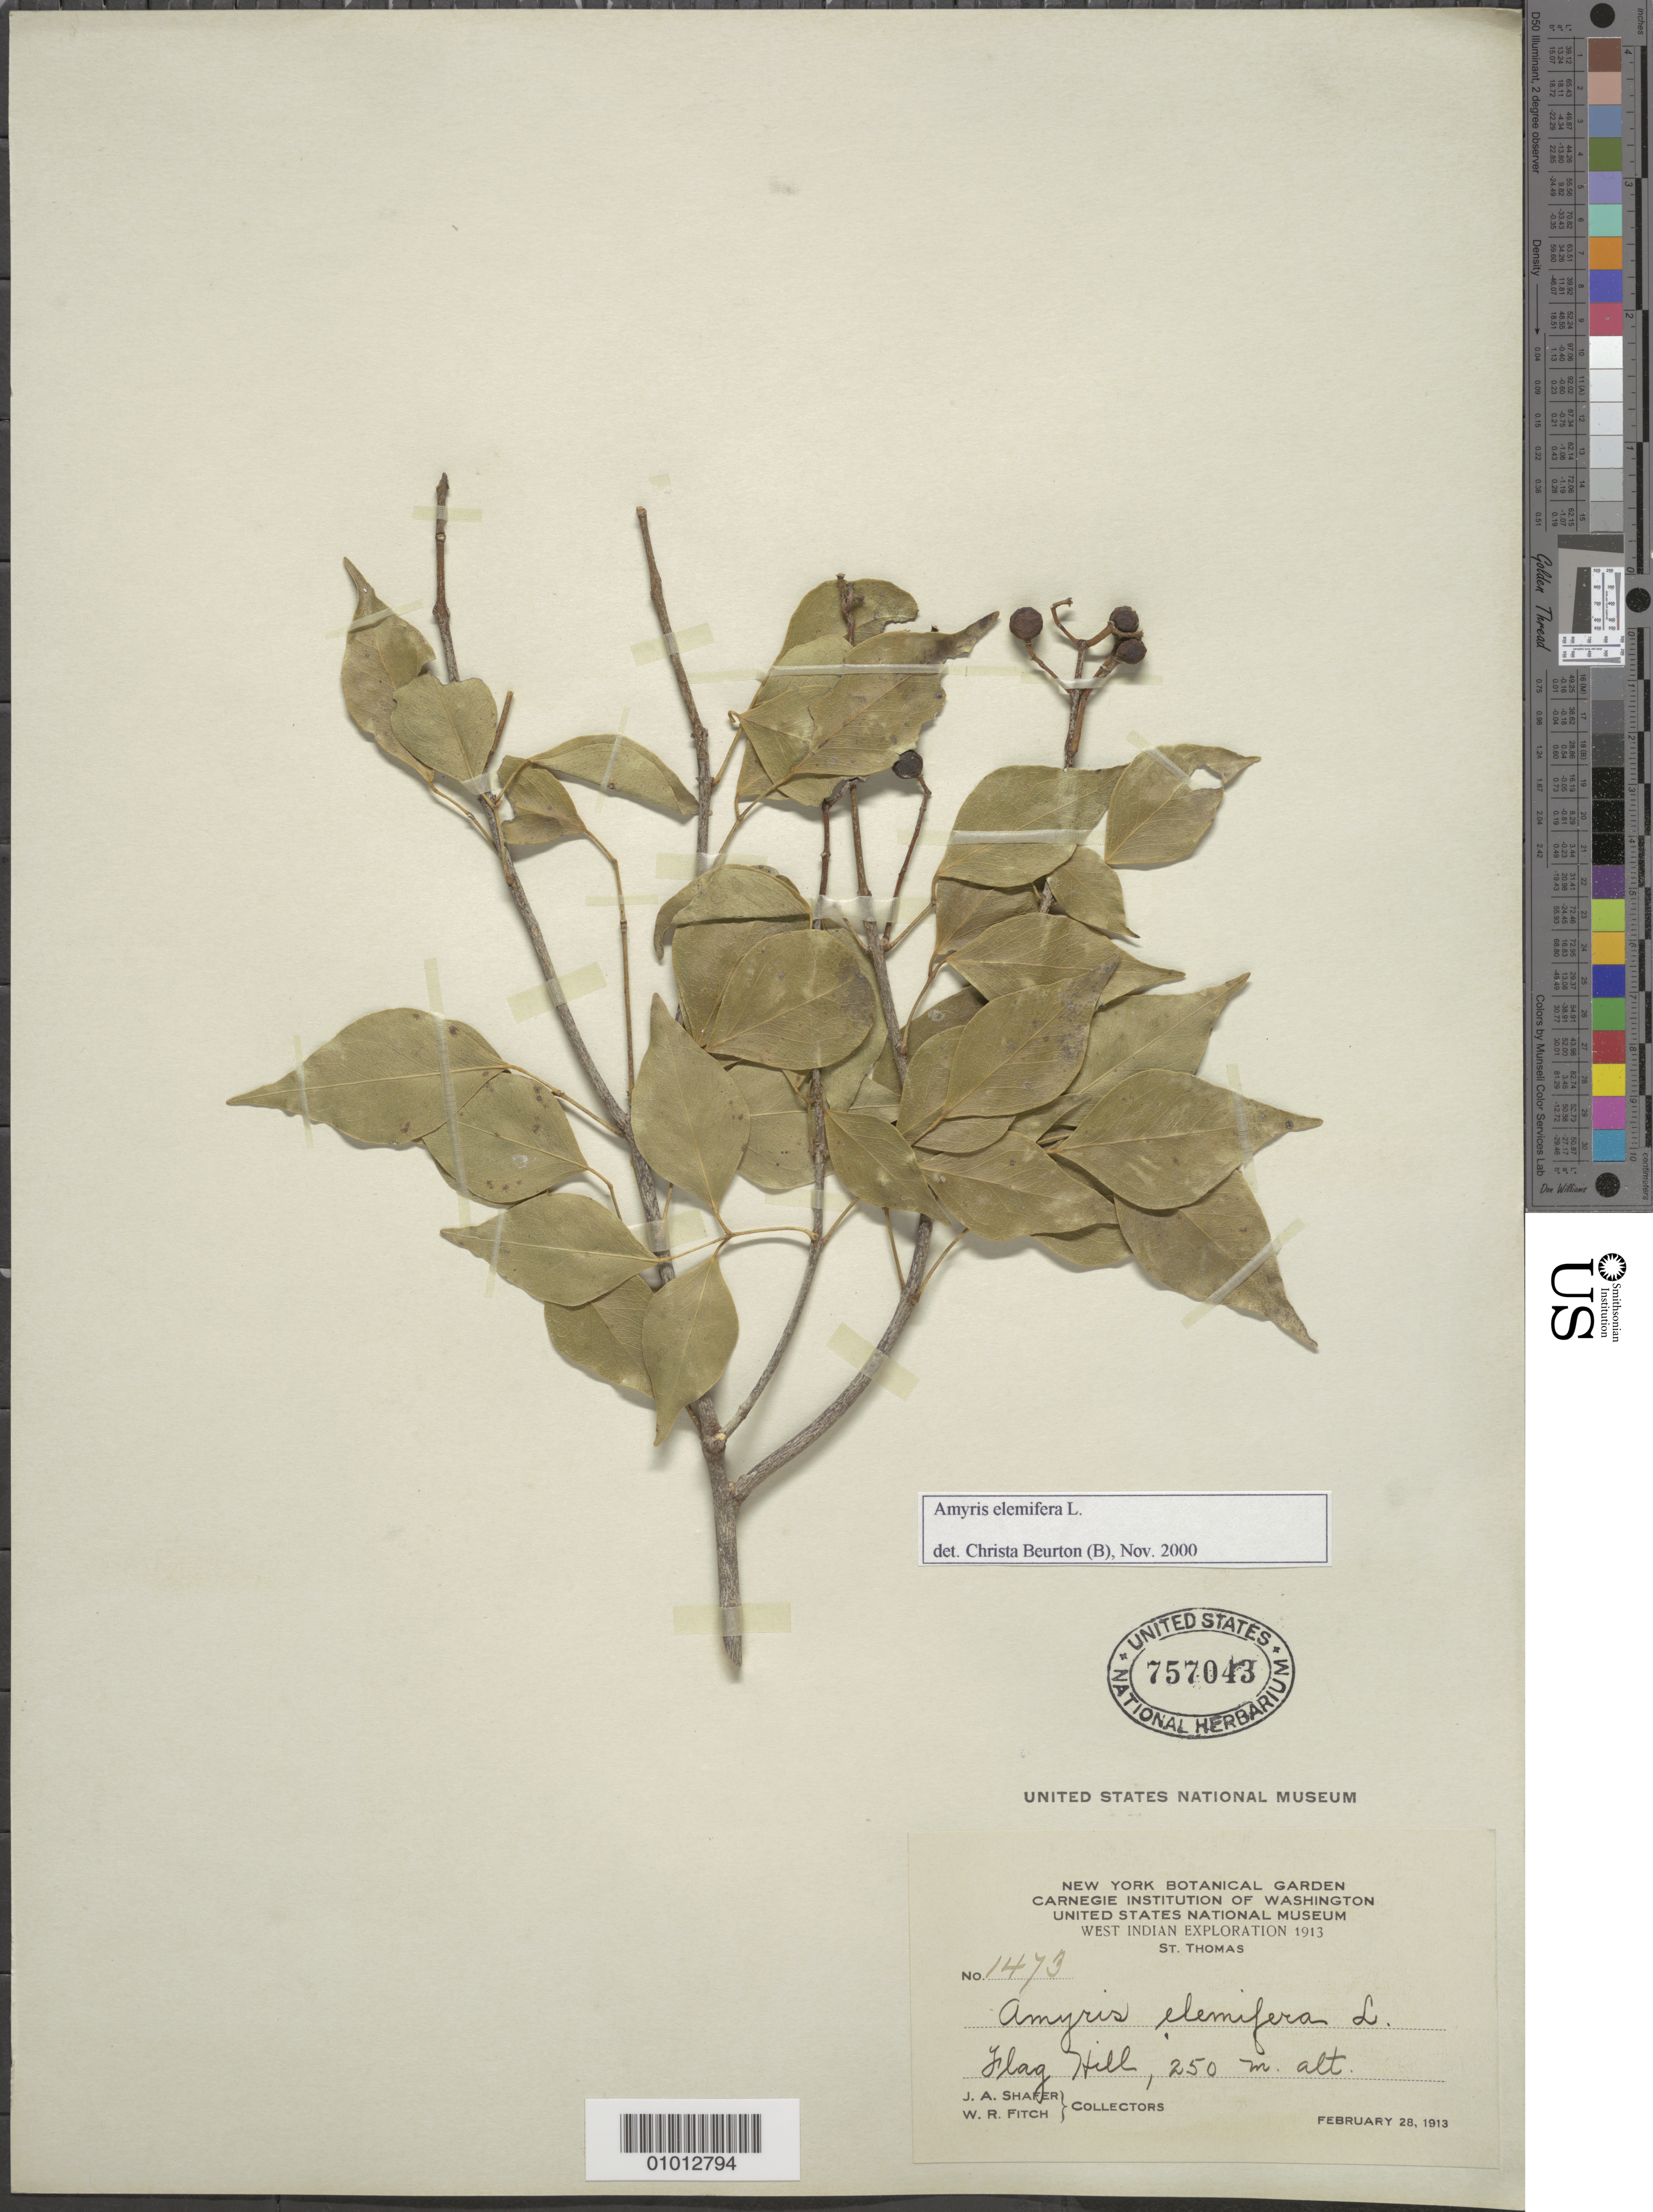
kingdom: Plantae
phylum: Tracheophyta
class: Magnoliopsida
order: Sapindales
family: Rutaceae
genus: Amyris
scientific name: Amyris elemifera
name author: L.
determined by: Beurton, C.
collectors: J. A. Shafer & W. R. Fitch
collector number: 1473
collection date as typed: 28 Feb 1913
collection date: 1913-02-28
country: U.S. Virgin Islands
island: St. Thomas I.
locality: Flag Hill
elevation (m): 250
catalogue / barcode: US 757043